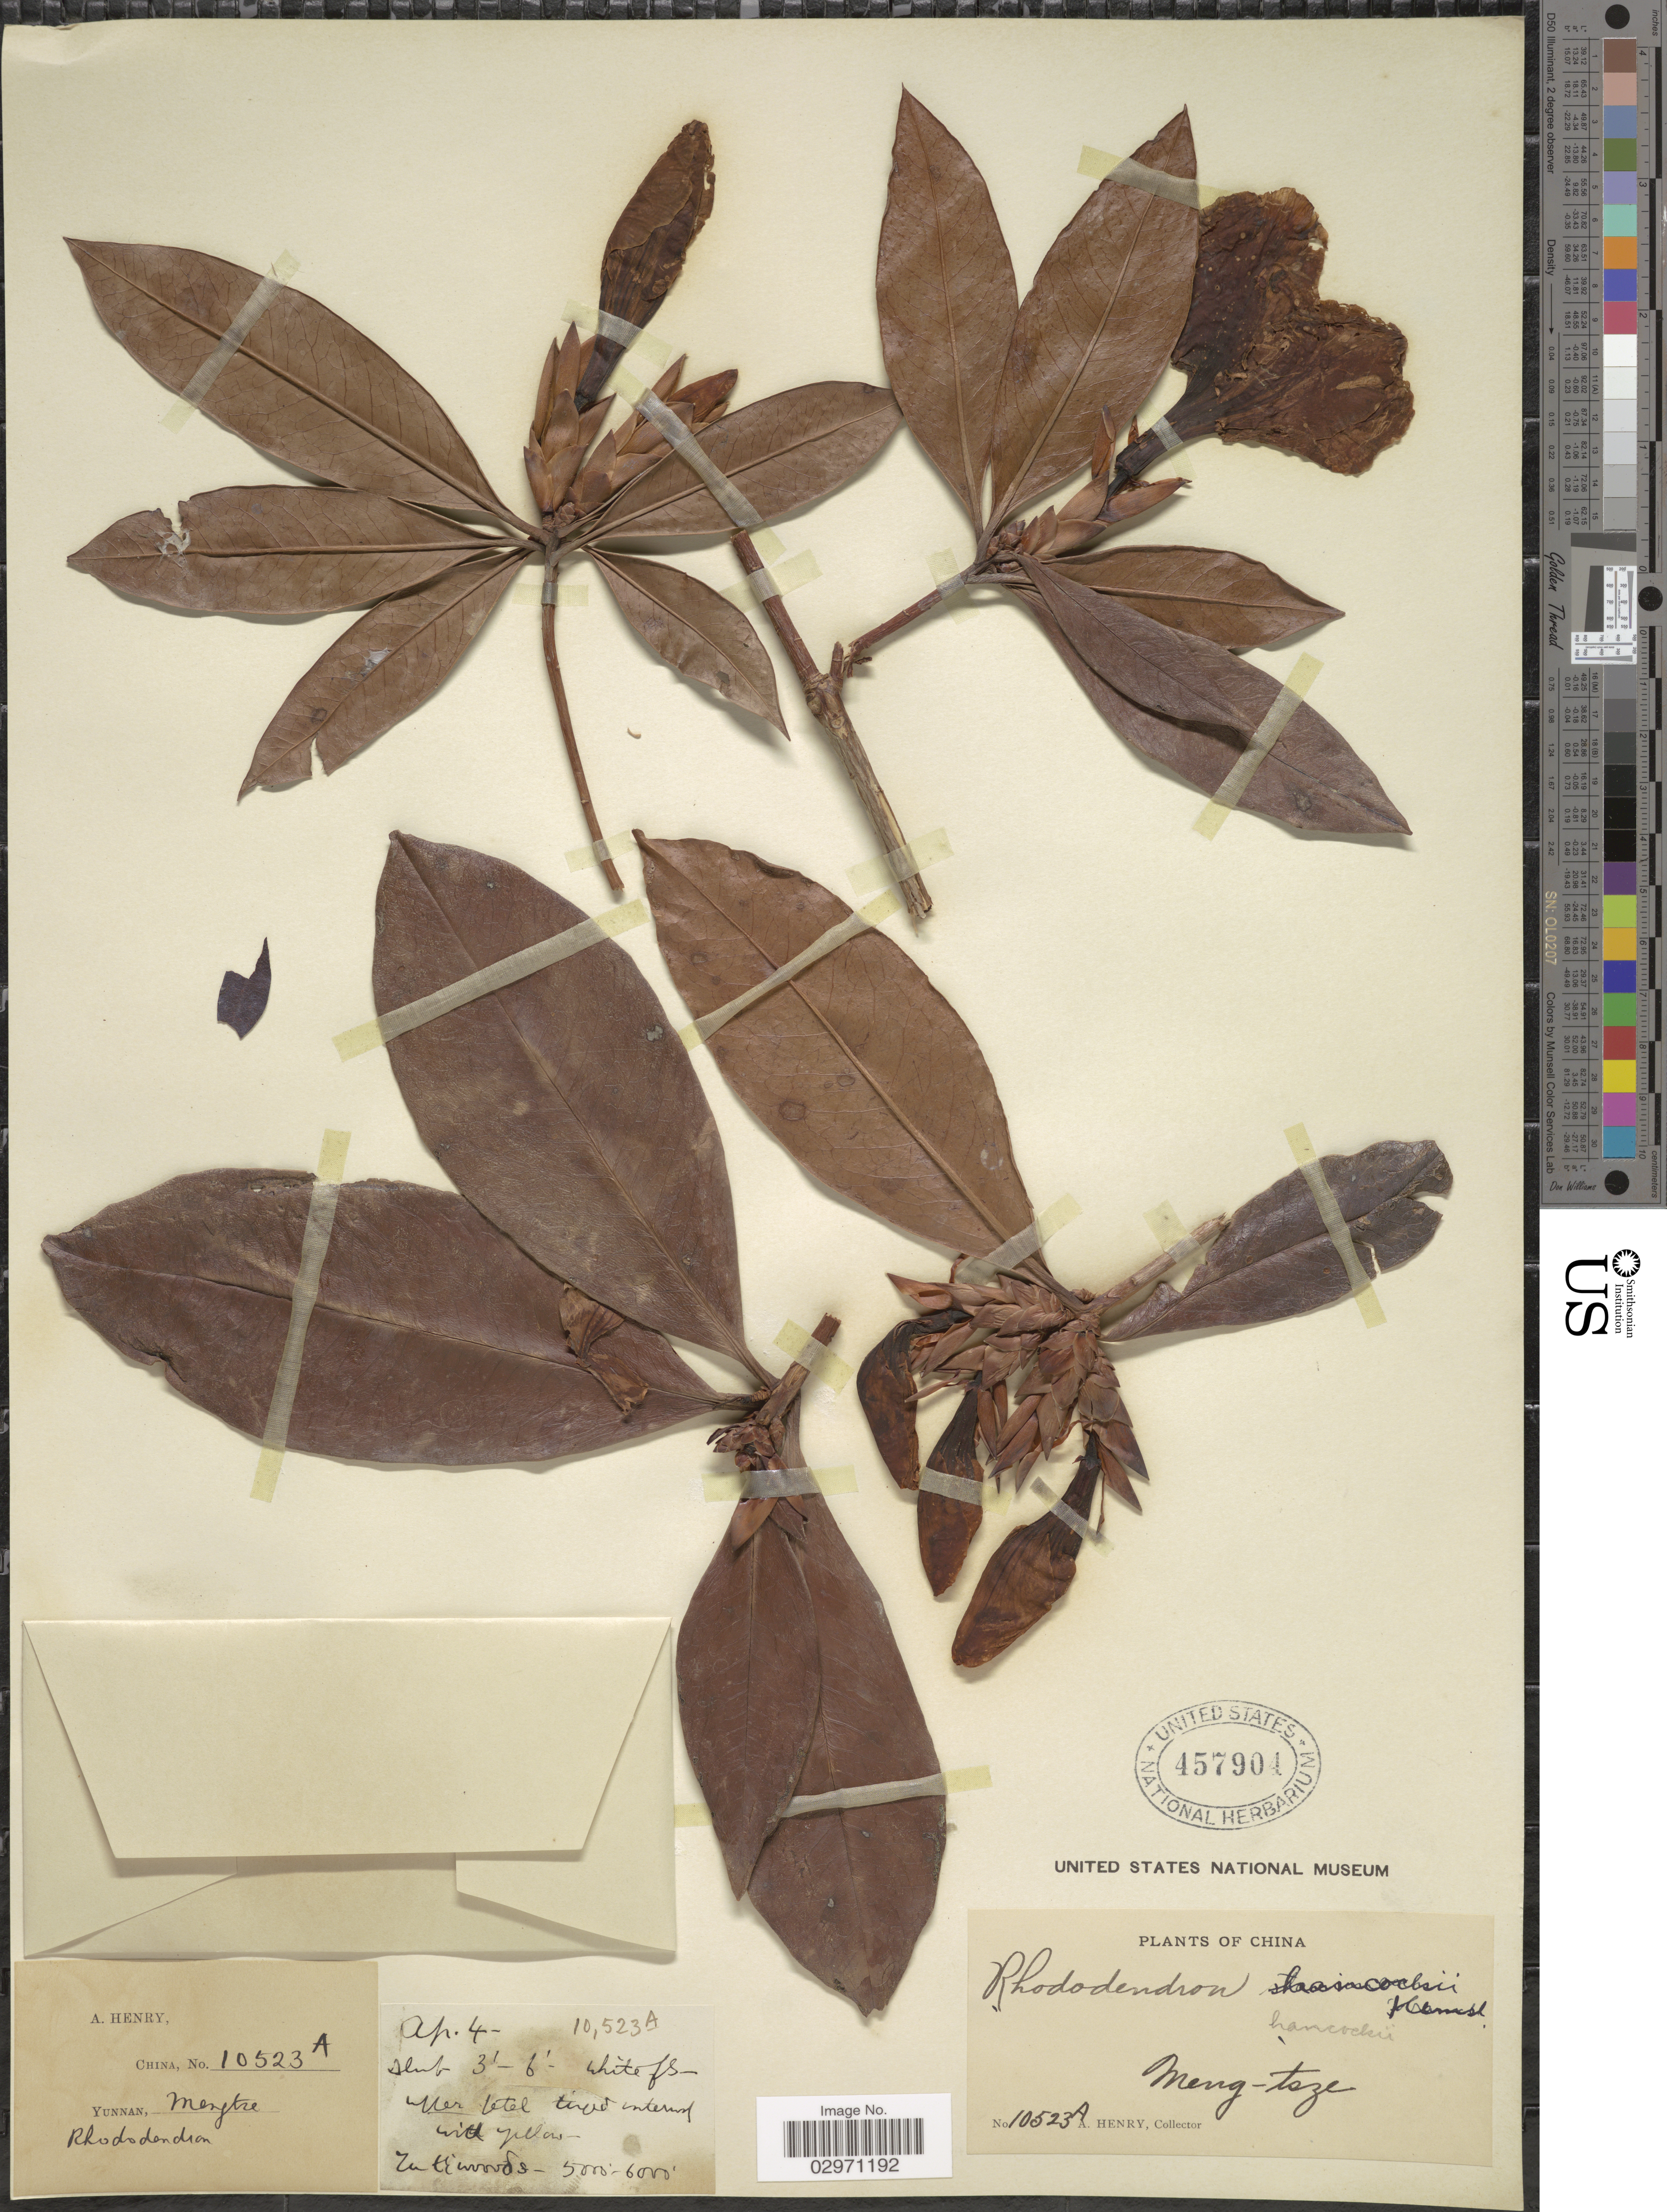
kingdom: Plantae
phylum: Tracheophyta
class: Magnoliopsida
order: Ericales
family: Ericaceae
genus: Rhododendron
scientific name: Rhododendron hancockii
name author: Hemsl.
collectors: A. Henry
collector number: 10523 A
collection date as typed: Transcribed d/m/y: /4/4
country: China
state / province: Yunnan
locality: Meng-tsze. Zu t'i woods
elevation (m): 1524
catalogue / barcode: US 457904